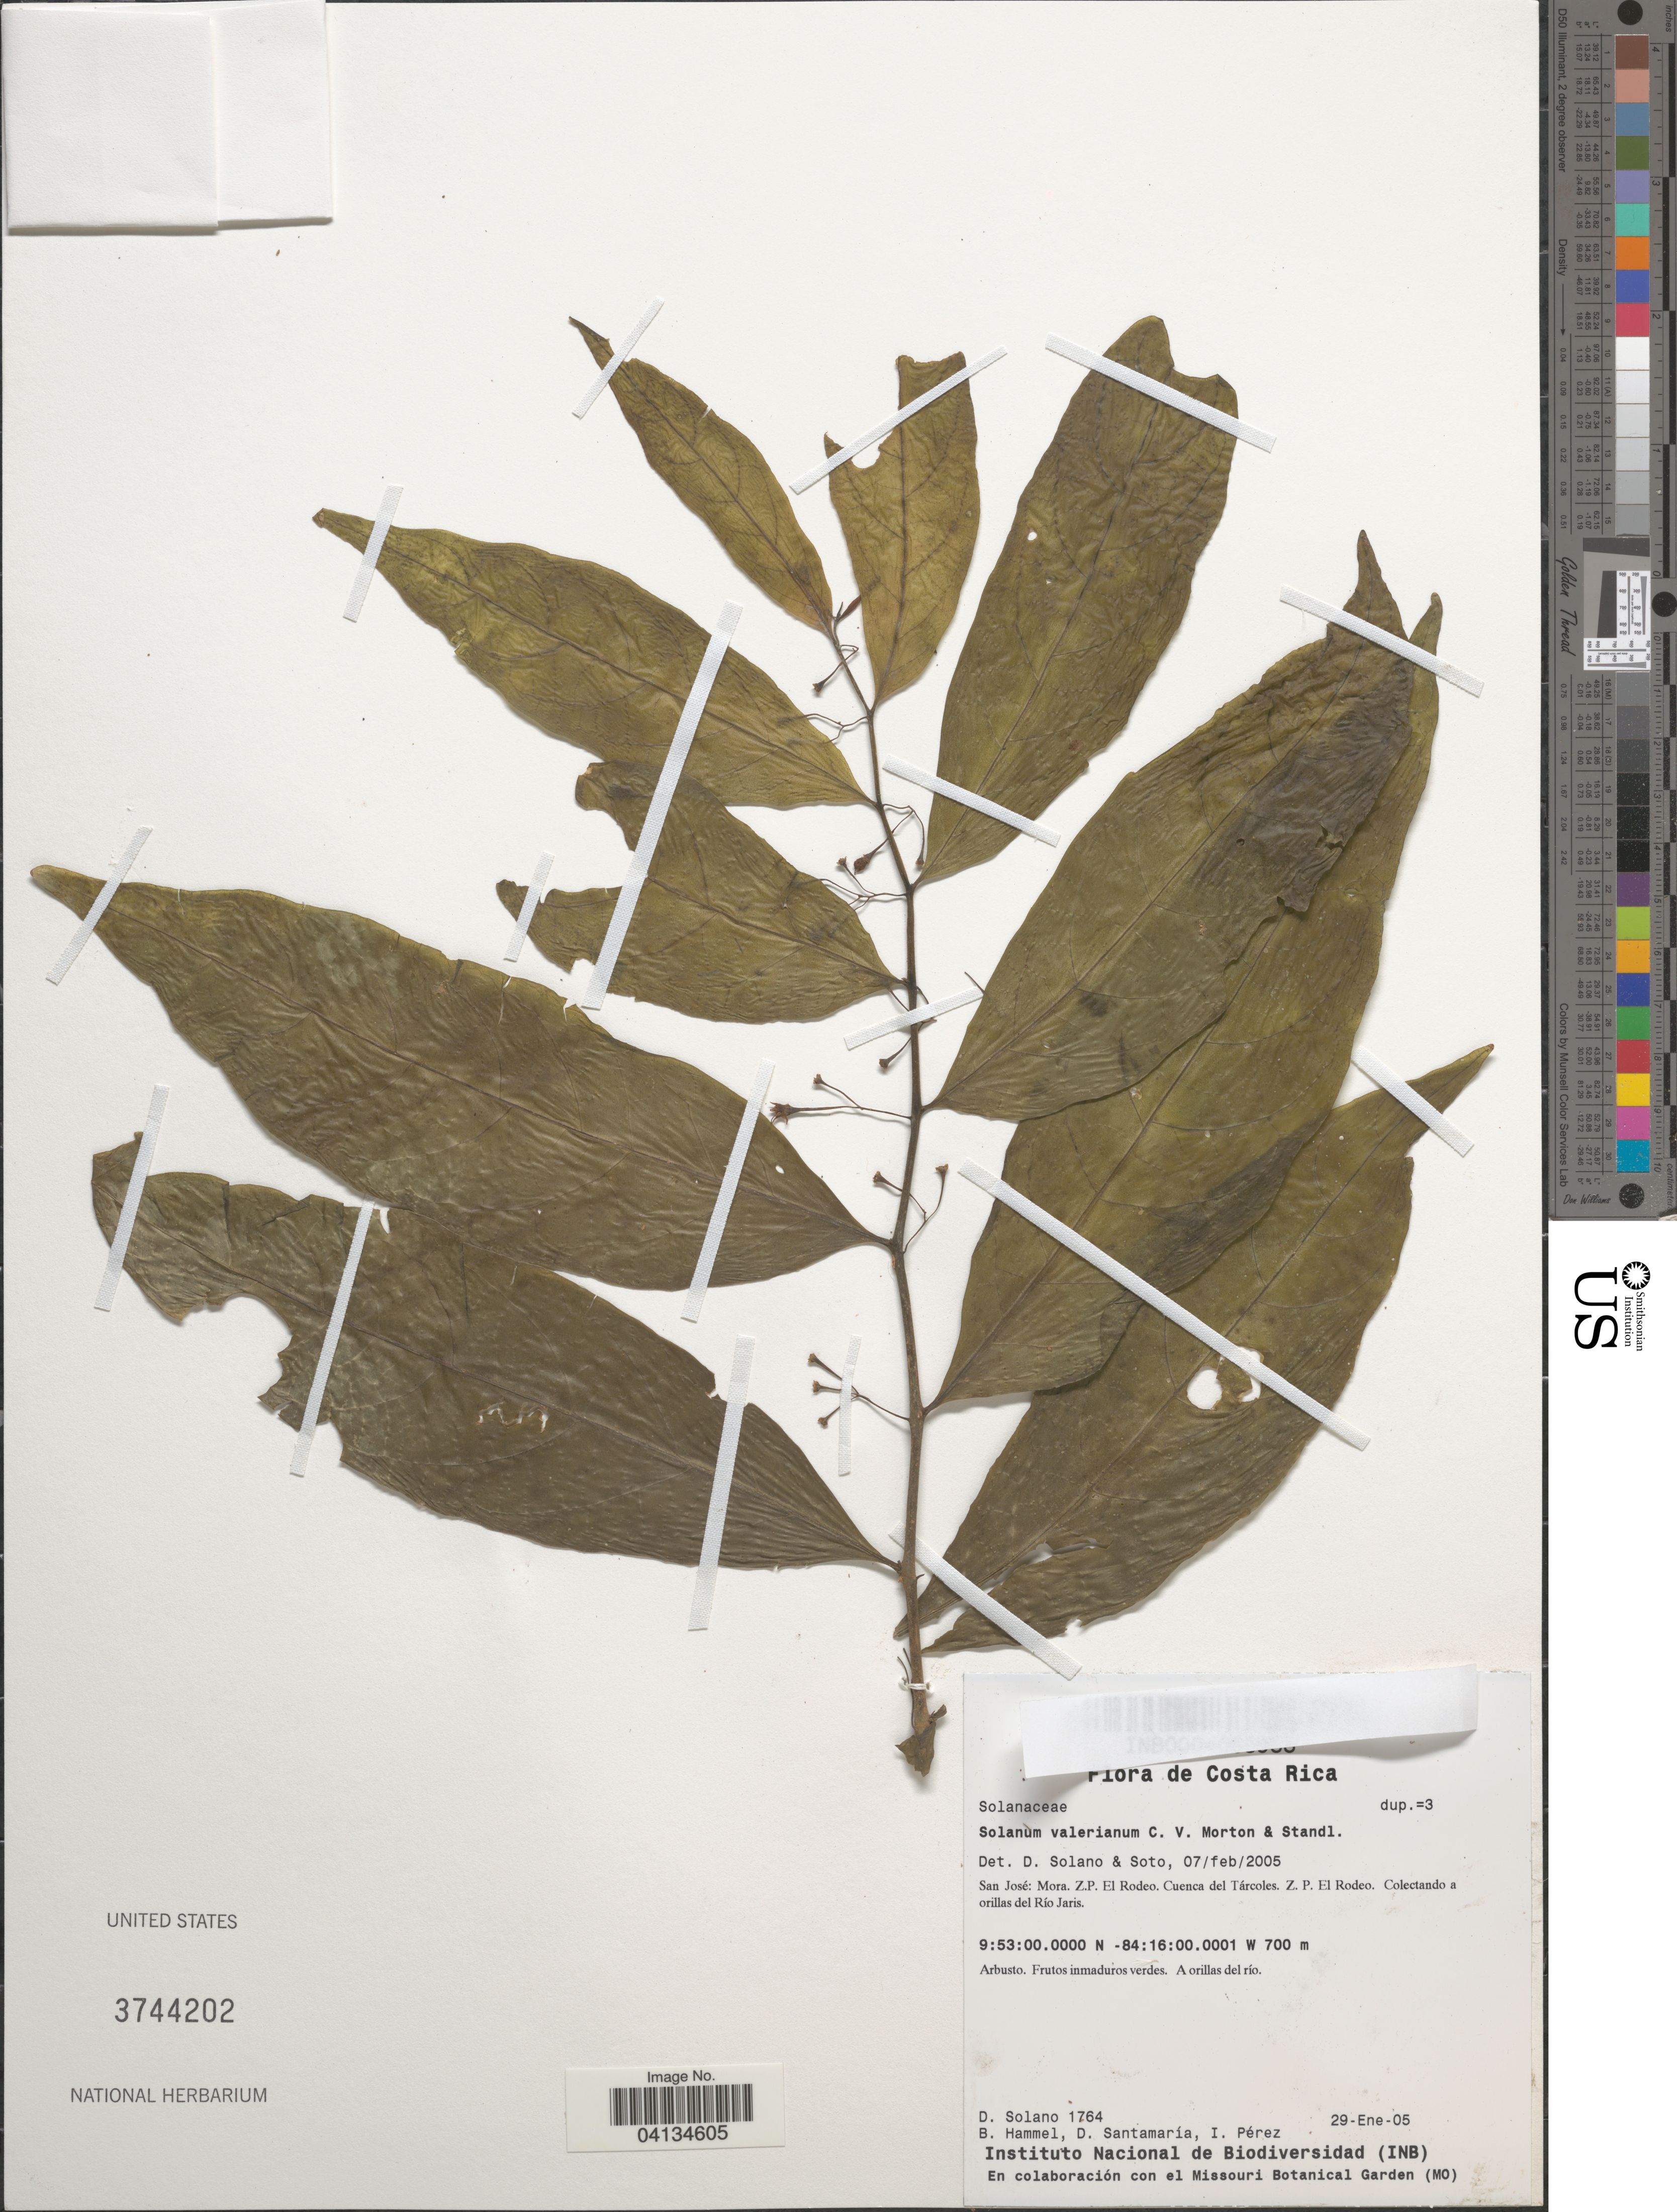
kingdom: Plantae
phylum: Tracheophyta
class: Magnoliopsida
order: Solanales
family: Solanaceae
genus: Solanum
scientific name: Solanum valerianum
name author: C.V. Morton & Standl.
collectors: D. Solano, B. Hammel, D. Santamaria & I. Pérez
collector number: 1764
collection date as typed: Transcribed d/m/y: 29/1/5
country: Costa Rica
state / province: San José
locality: Mora. Z.P. El Rodeo. Cuenca del Tárcoles. Z. P. El Rodeo. Colectando a orrilas del Río Jaris.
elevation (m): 1700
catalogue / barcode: US 3744202